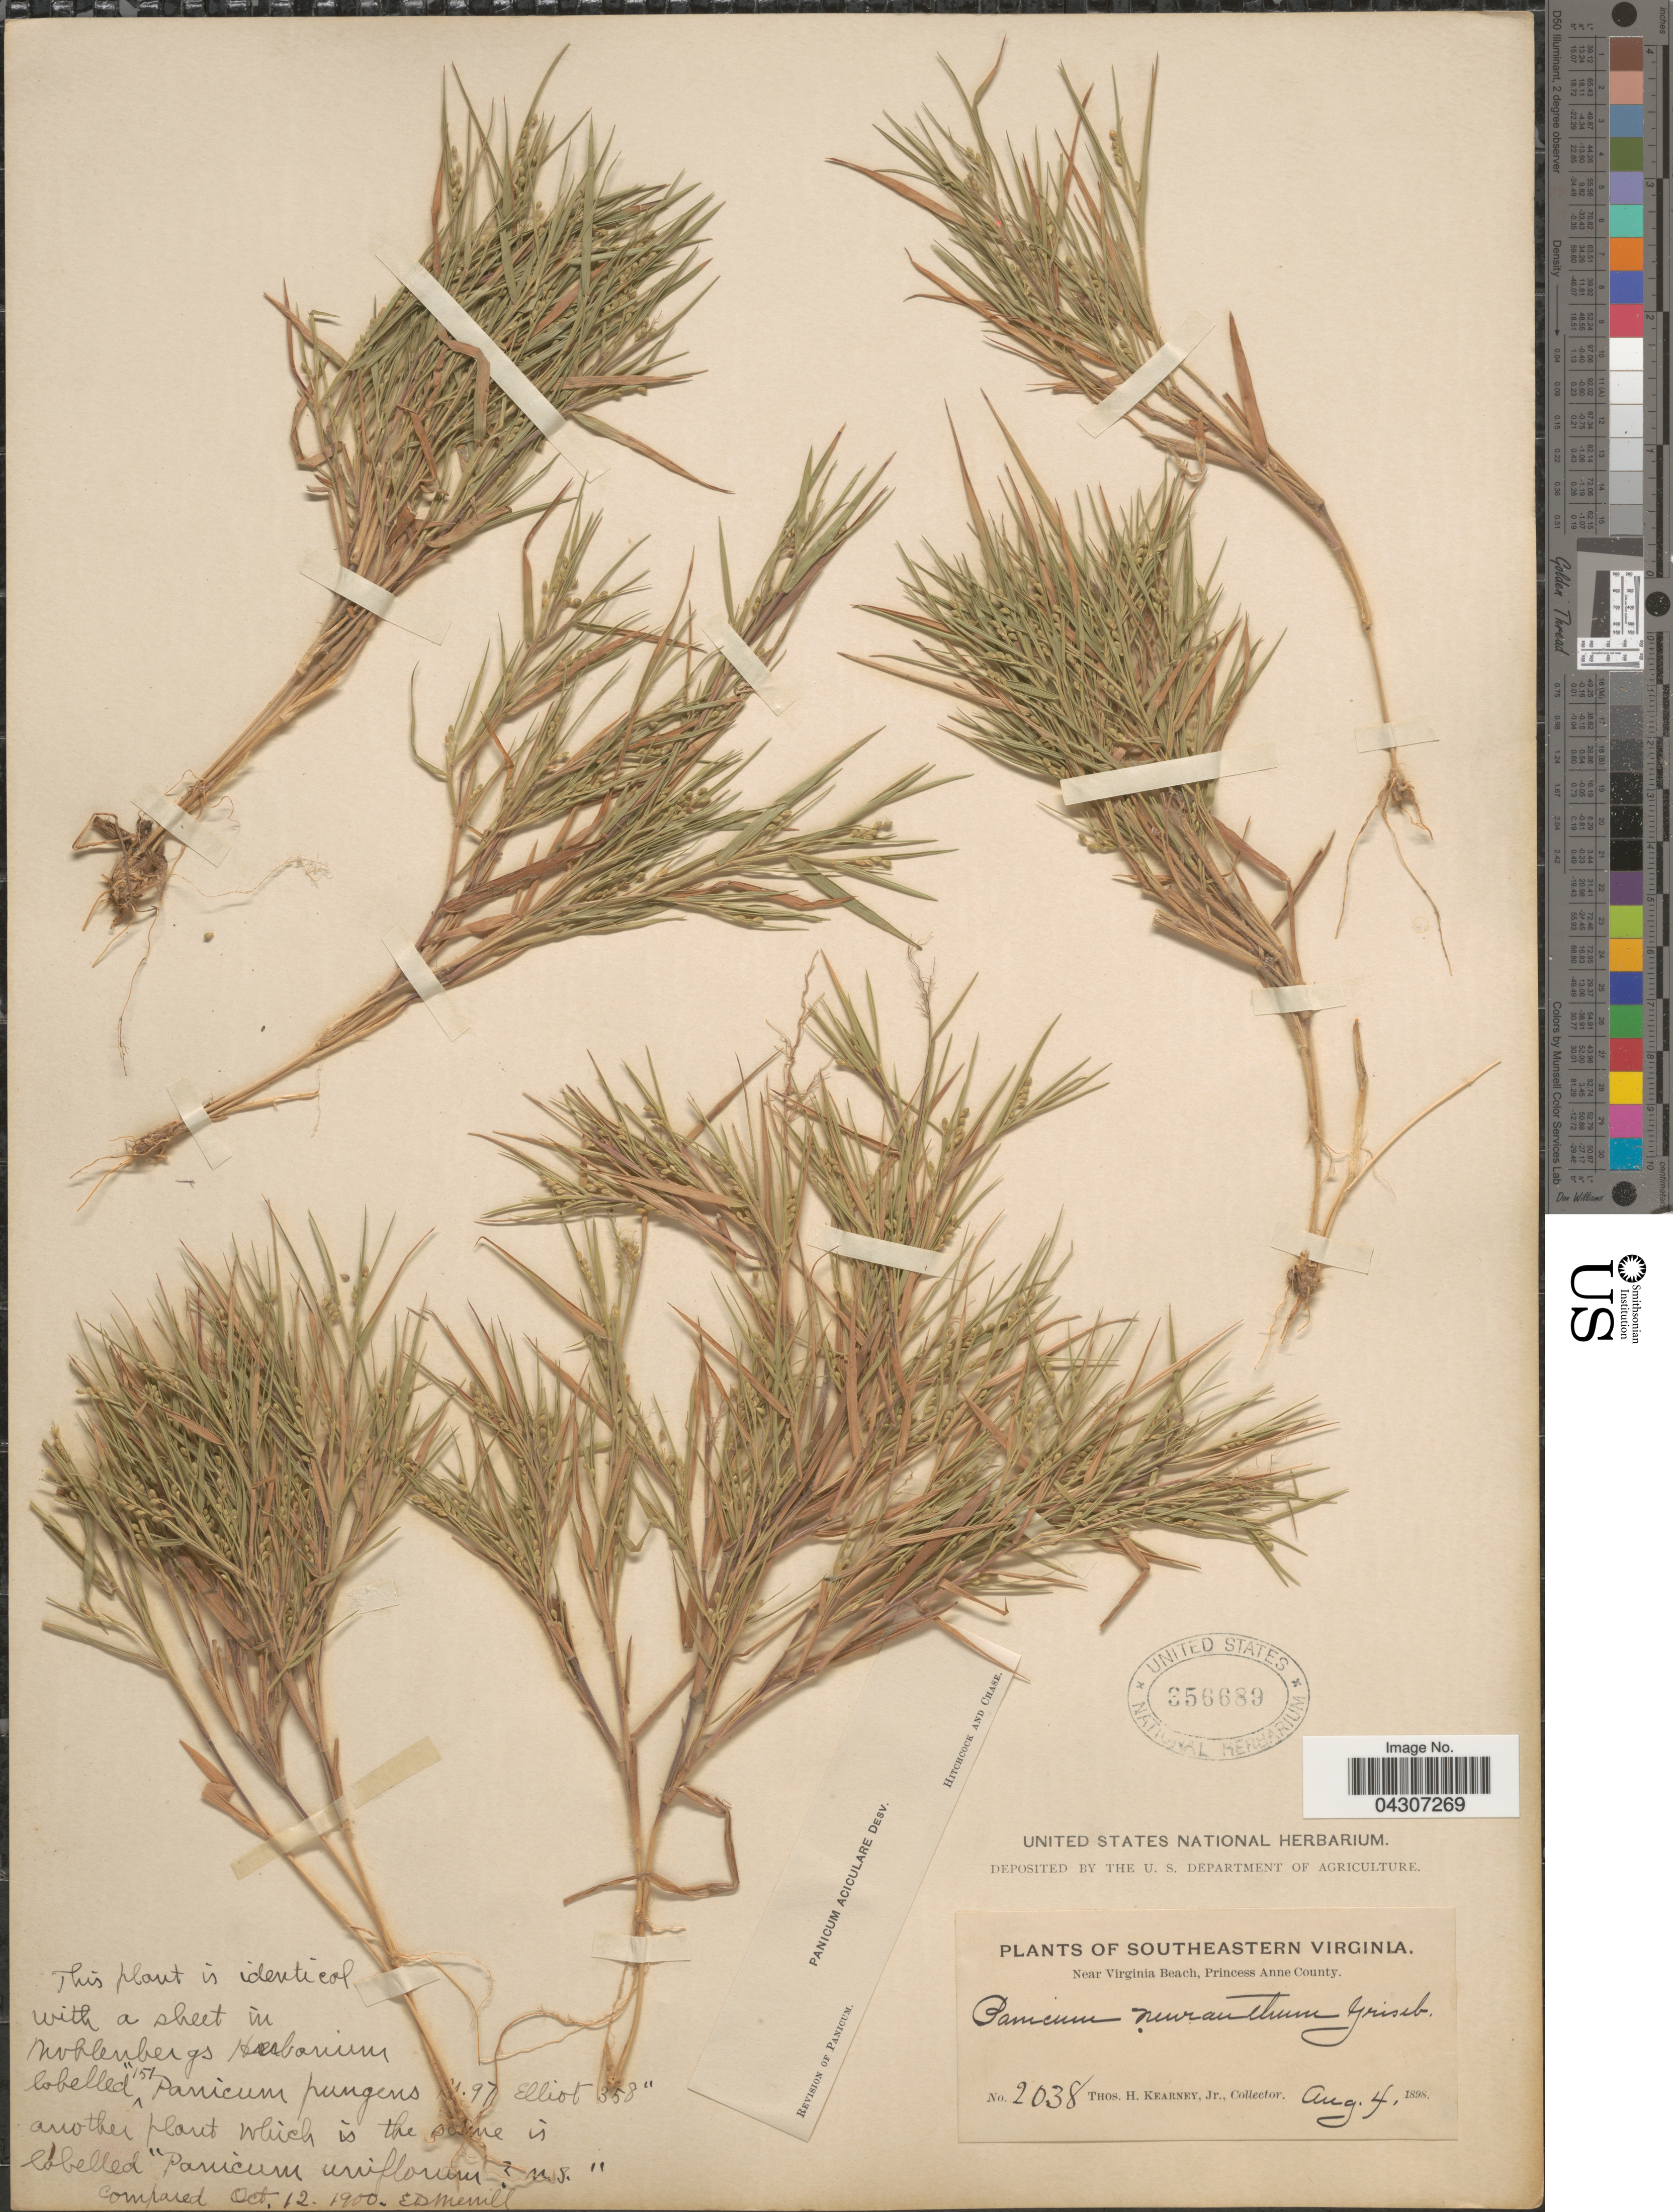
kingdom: Plantae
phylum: Tracheophyta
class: Liliopsida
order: Poales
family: Poaceae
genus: Dichanthelium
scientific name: Dichanthelium aciculare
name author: (Desv. ex Poir.) Gould & C.A. Clark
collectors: T. H. Kearney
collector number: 2038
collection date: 1898-08-04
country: United States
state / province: Virginia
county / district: City of Virginia Beach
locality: Southeastern Virginia. Near Virginia Beach, Princess Anne (=historic county name) County.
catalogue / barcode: US 356689